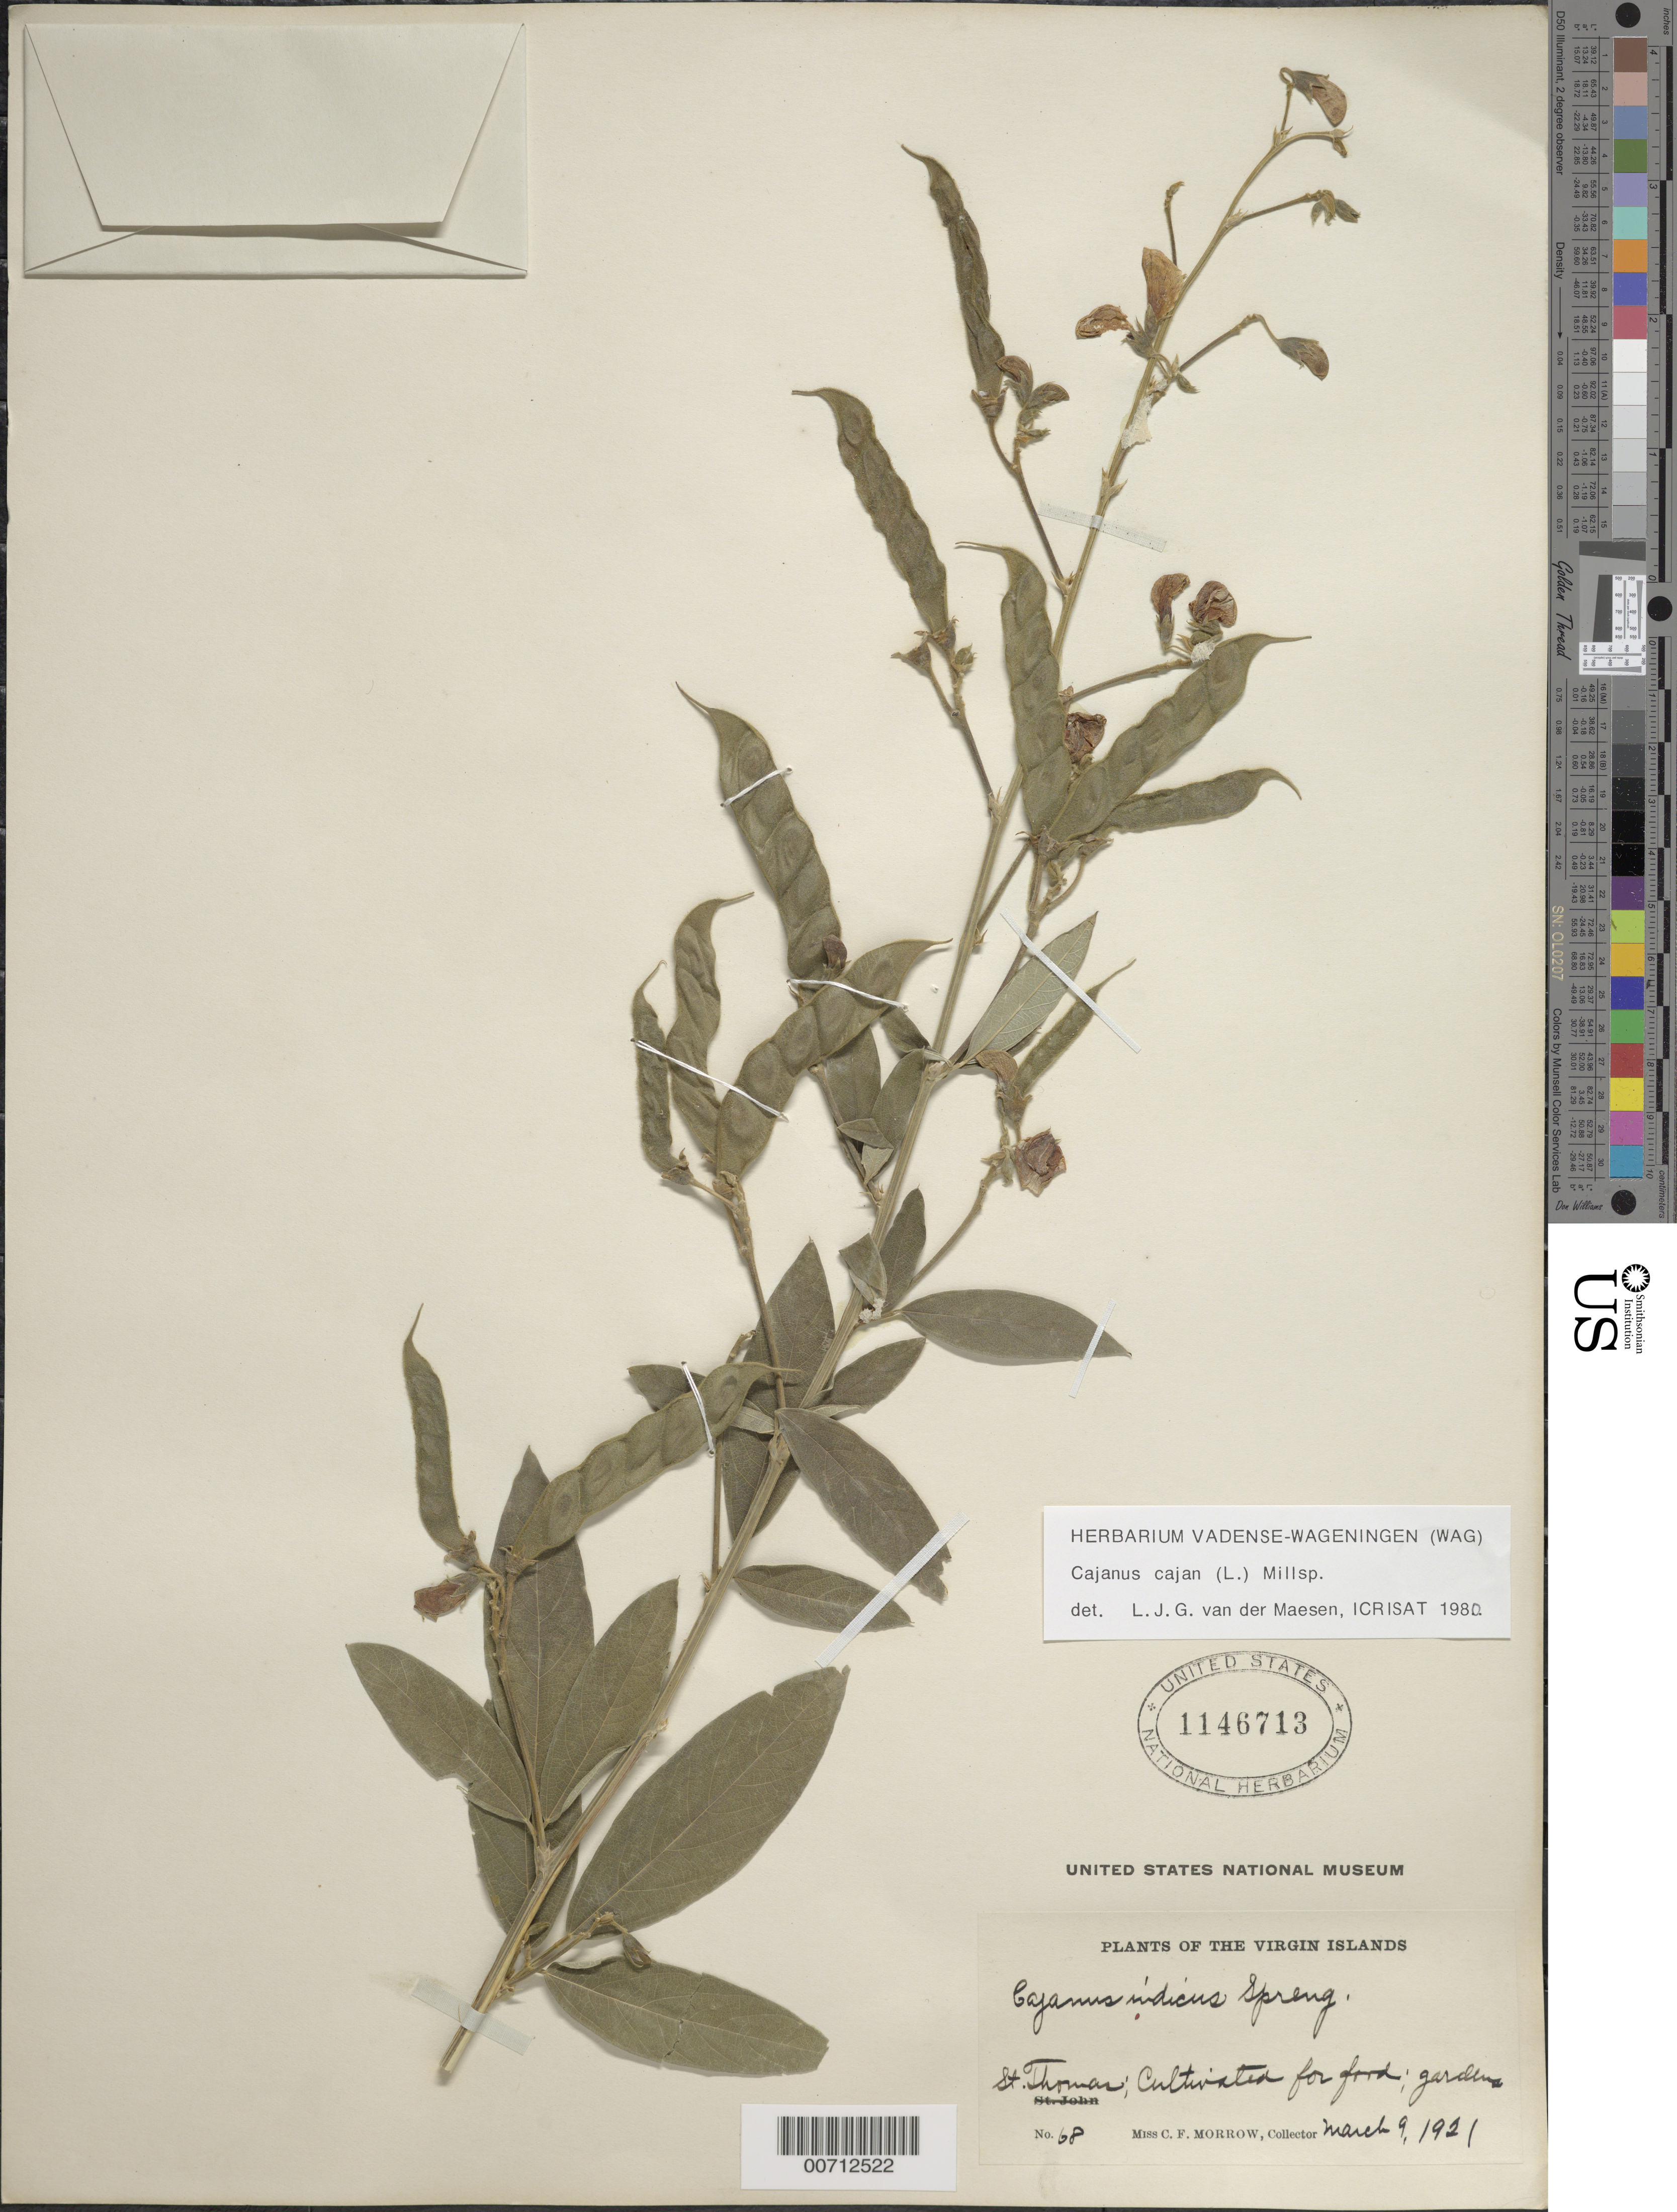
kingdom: Plantae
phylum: Tracheophyta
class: Magnoliopsida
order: Fabales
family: Fabaceae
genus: Cajanus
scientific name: Cajanus cajan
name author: (L.) Huth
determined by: Van Der Maesen, L. J. G., (WAG), Wageningen University (Netherlands)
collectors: C. Morrow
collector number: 68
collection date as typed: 09 Mar 1921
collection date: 1921-03-09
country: U.S. Virgin Islands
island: St. Thomas Island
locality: Gardens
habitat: Gardens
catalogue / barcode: US 1146713